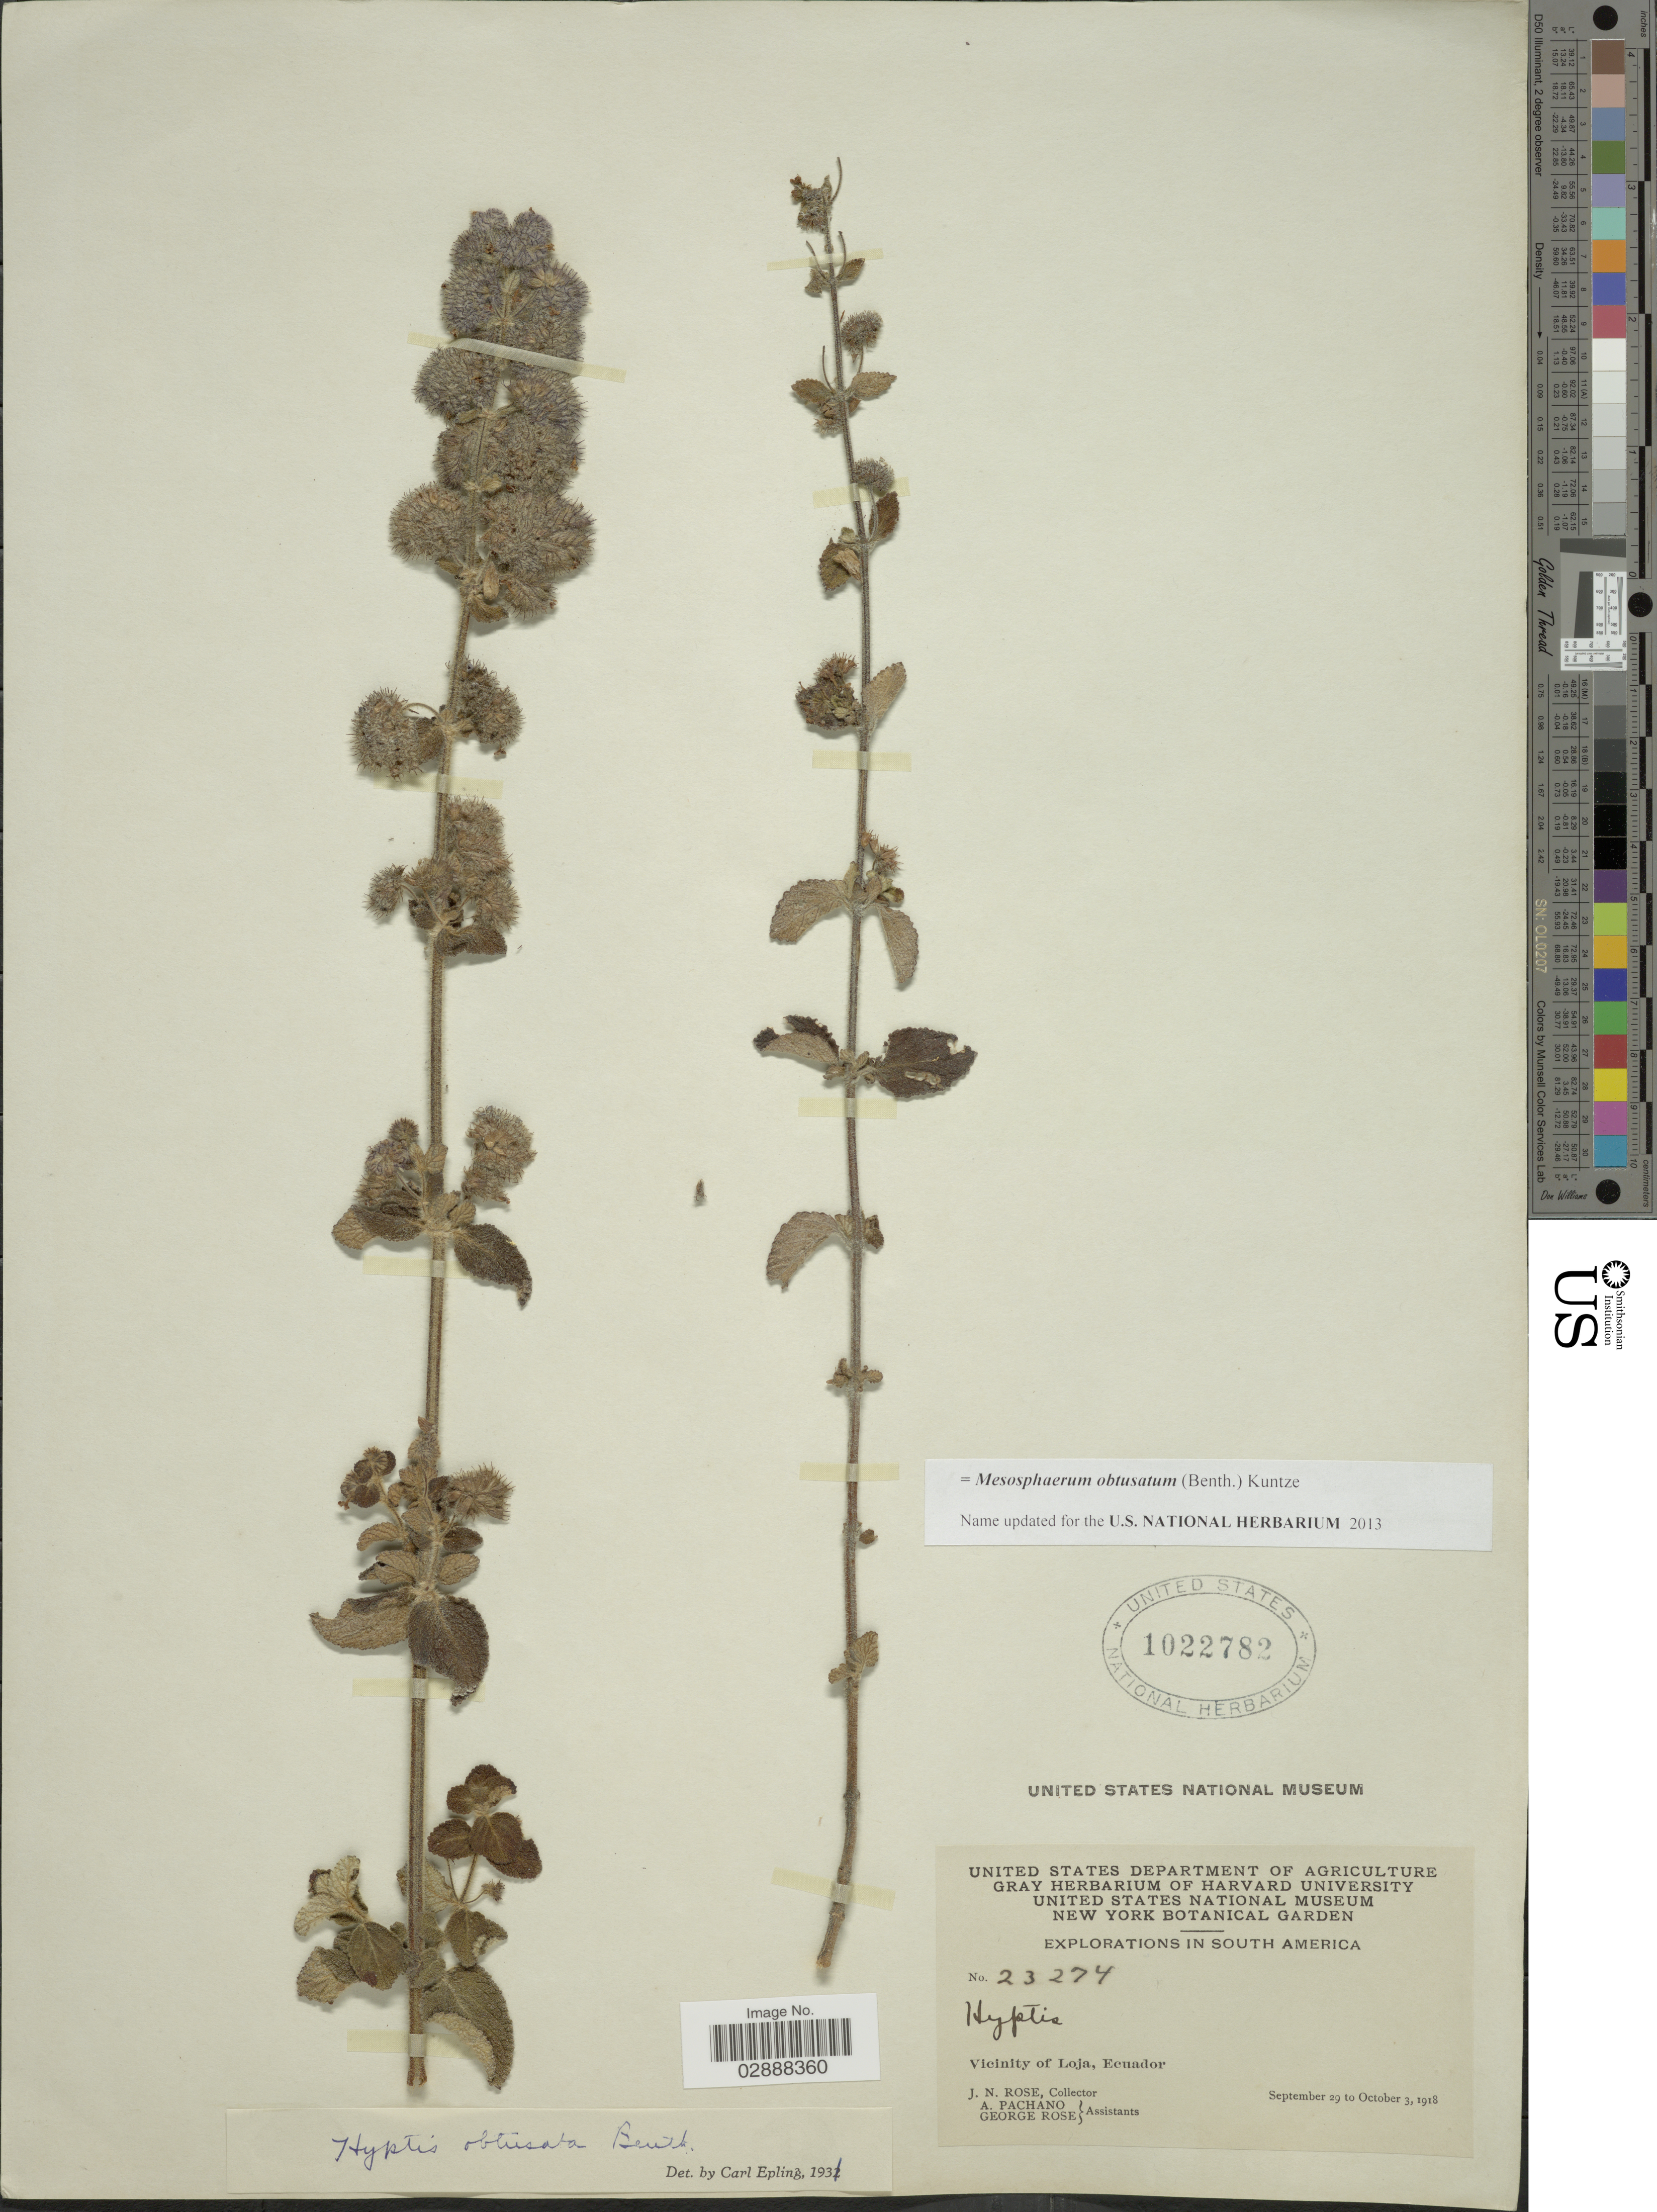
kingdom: Plantae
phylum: Tracheophyta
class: Magnoliopsida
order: Lamiales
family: Lamiaceae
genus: Mesosphaerum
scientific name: Mesosphaerum obtusatum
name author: (Benth.) Kuntze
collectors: J. N. Rose, A. Pachano & G. Rose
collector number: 23274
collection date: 1918-09-29/1918-10-03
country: Ecuador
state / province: Loja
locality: Vicinity of Loja.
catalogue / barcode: US 1022782